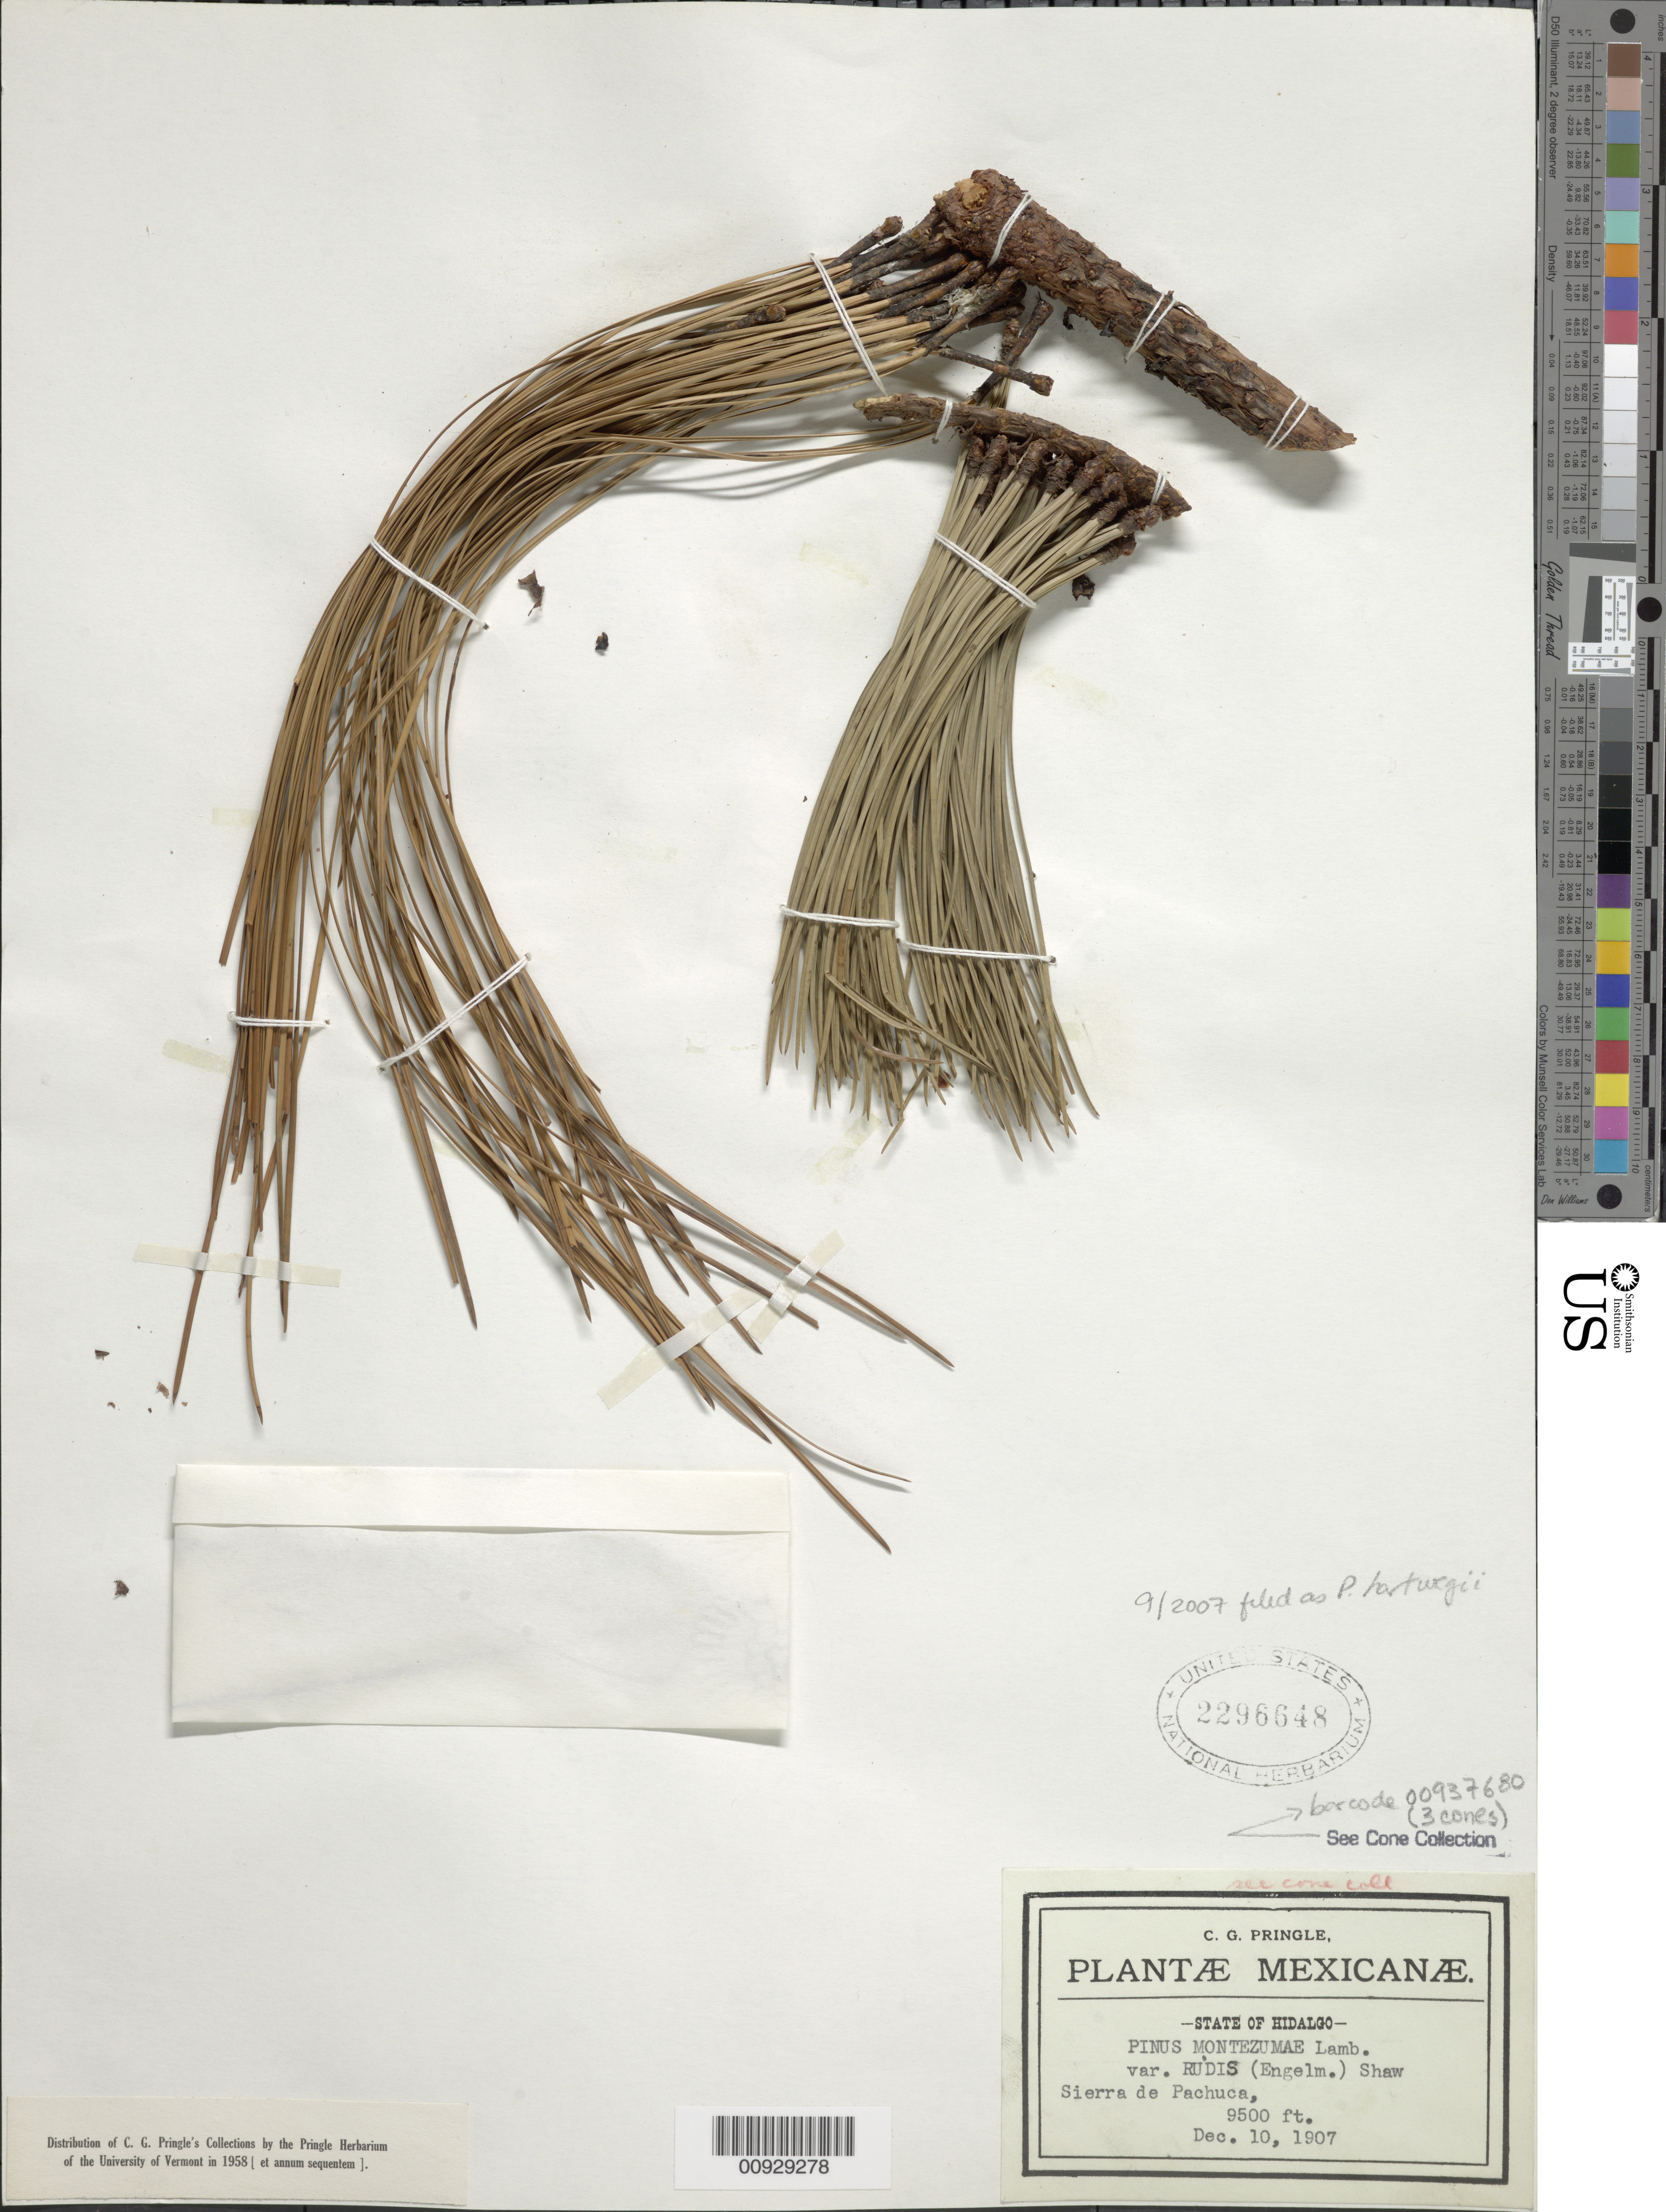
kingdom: Plantae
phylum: Tracheophyta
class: Pinopsida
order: Pinales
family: Pinaceae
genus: Pinus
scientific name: Pinus hartwegii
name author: Lindl.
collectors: C. G. Pringle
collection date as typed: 10 Dec 1907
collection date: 1907-12-10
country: Mexico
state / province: Hidalgo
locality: Sierra de Pachuca.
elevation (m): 2896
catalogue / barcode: US 2296648